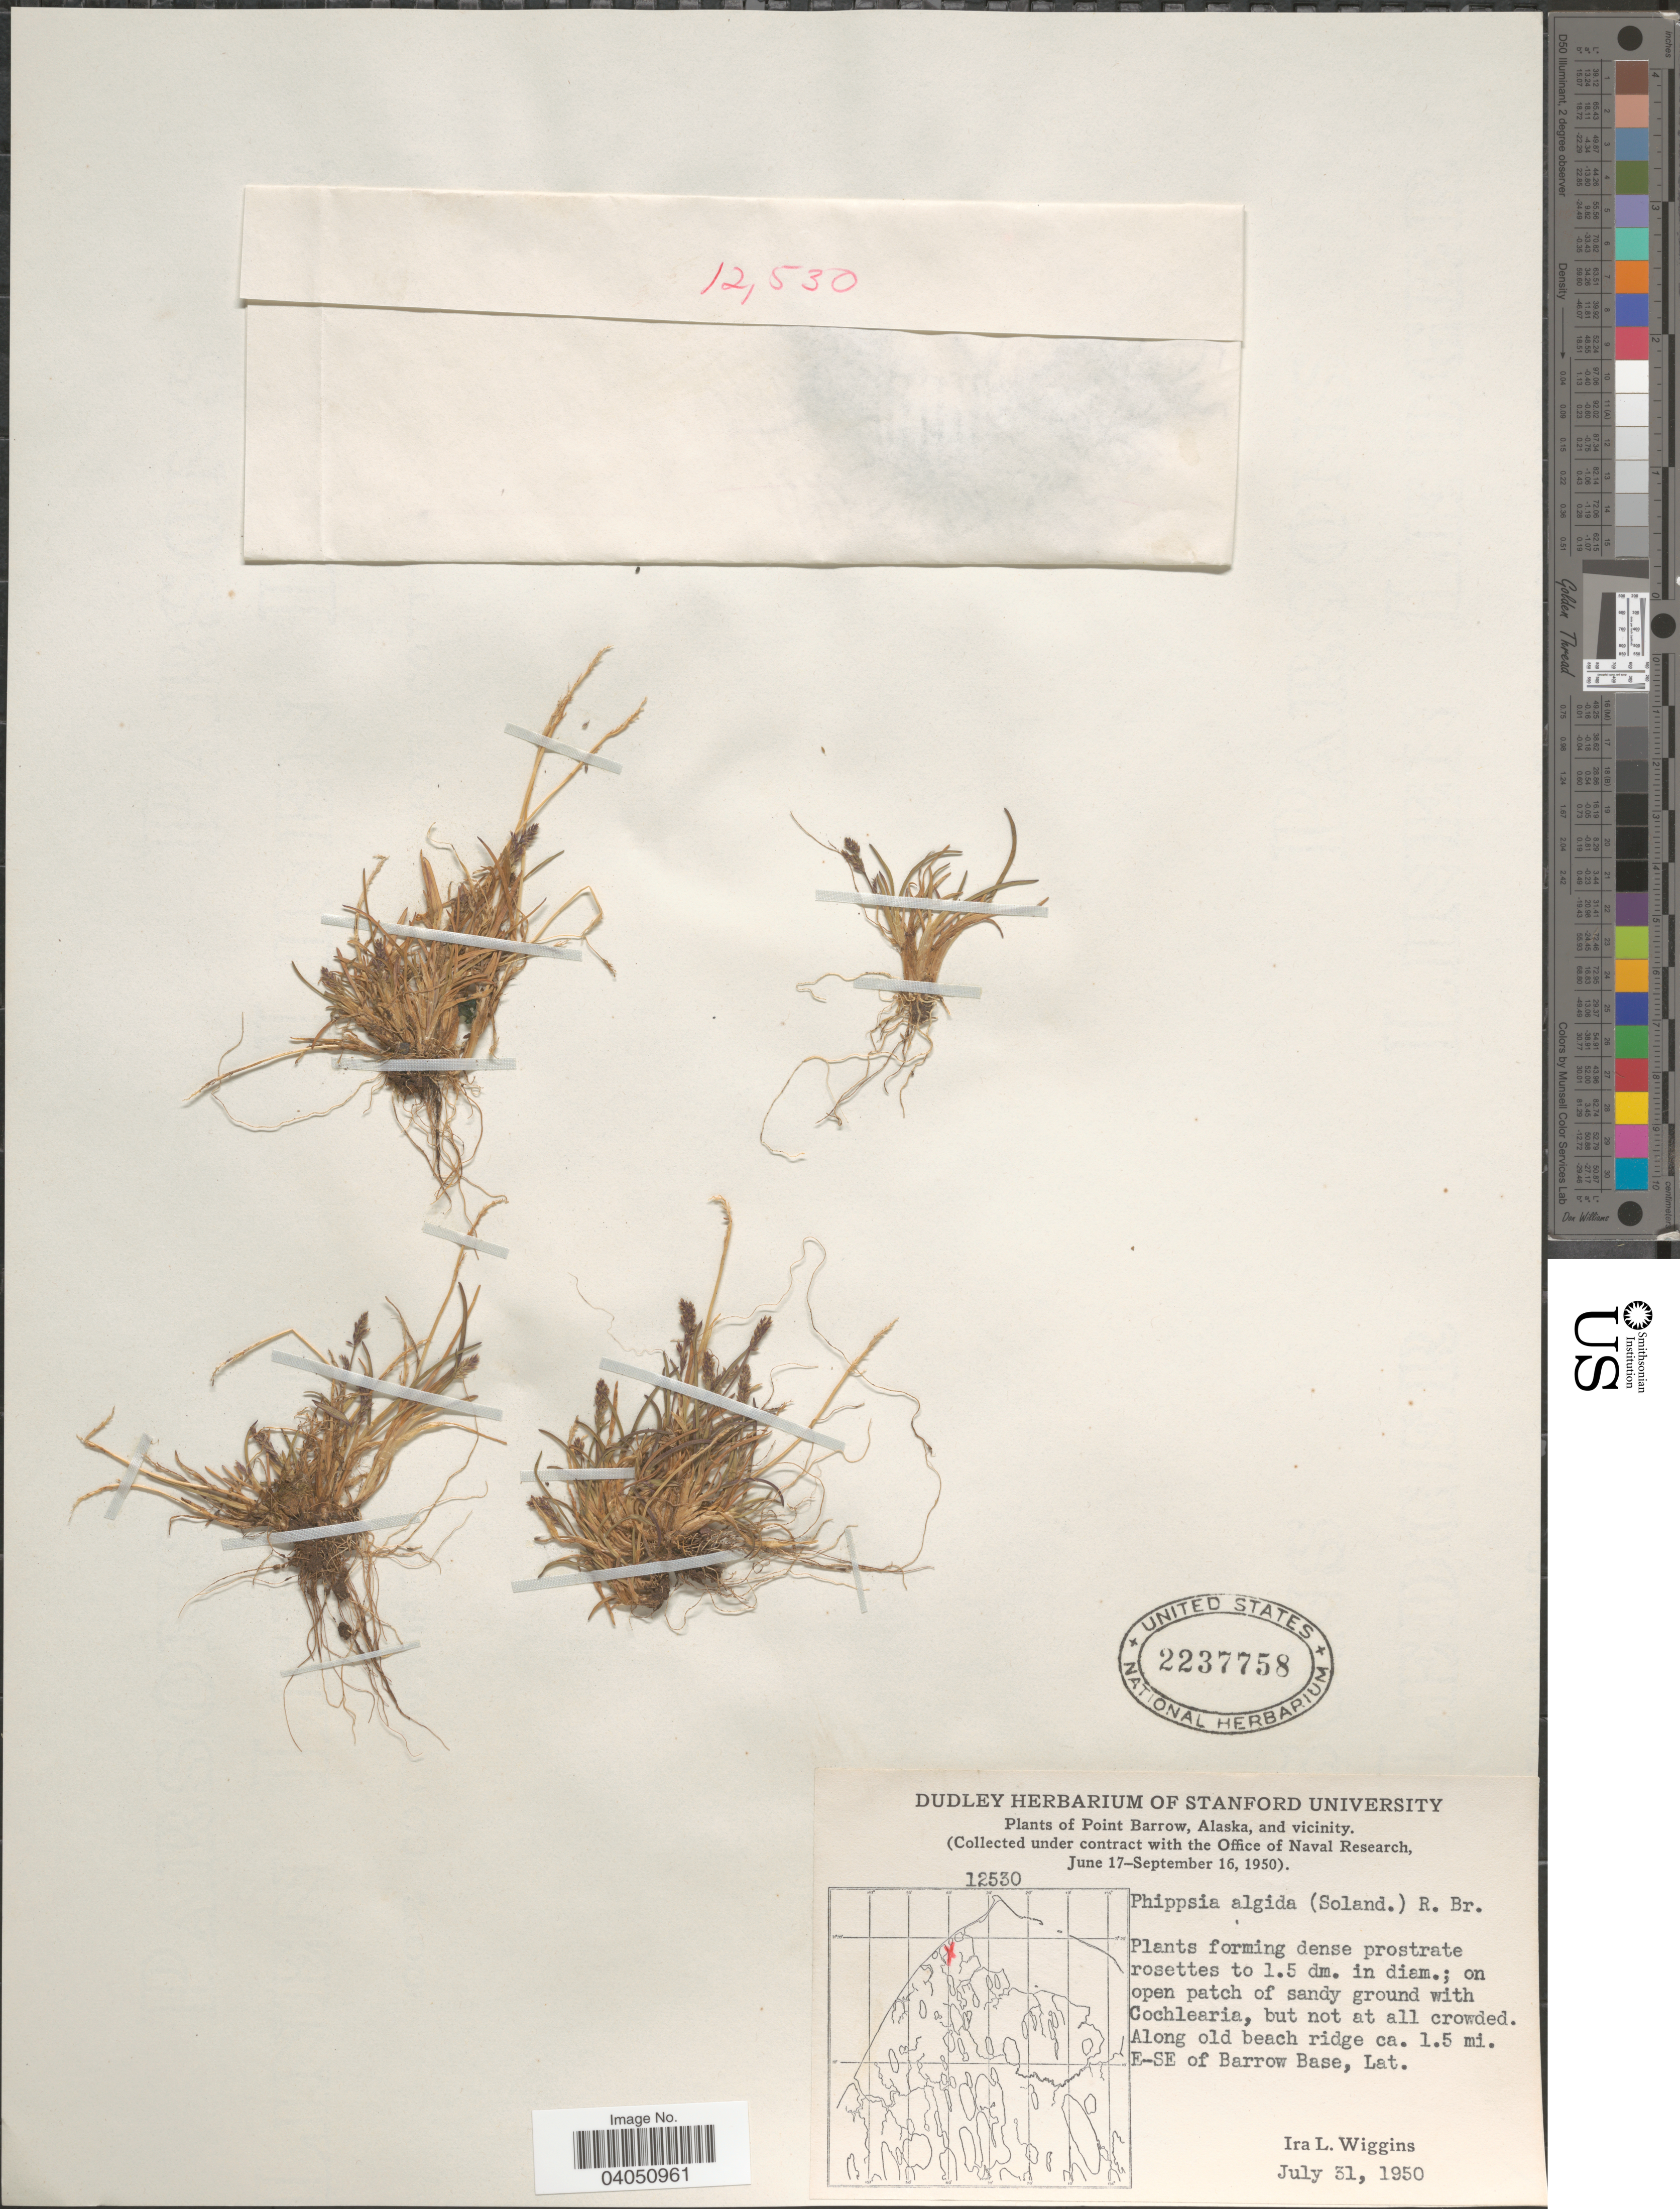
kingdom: Plantae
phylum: Tracheophyta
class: Liliopsida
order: Poales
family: Poaceae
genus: Phippsia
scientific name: Phippsia algida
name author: (Sol.) R. Br.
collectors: I. L. Wiggins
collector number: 12530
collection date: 1950-07-31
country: United States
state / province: Alaska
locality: Point Barrow, and vicinity. Along old beach ridge ca. 1.5 mi. E-SE of Barrow Base.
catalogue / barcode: US 2237758